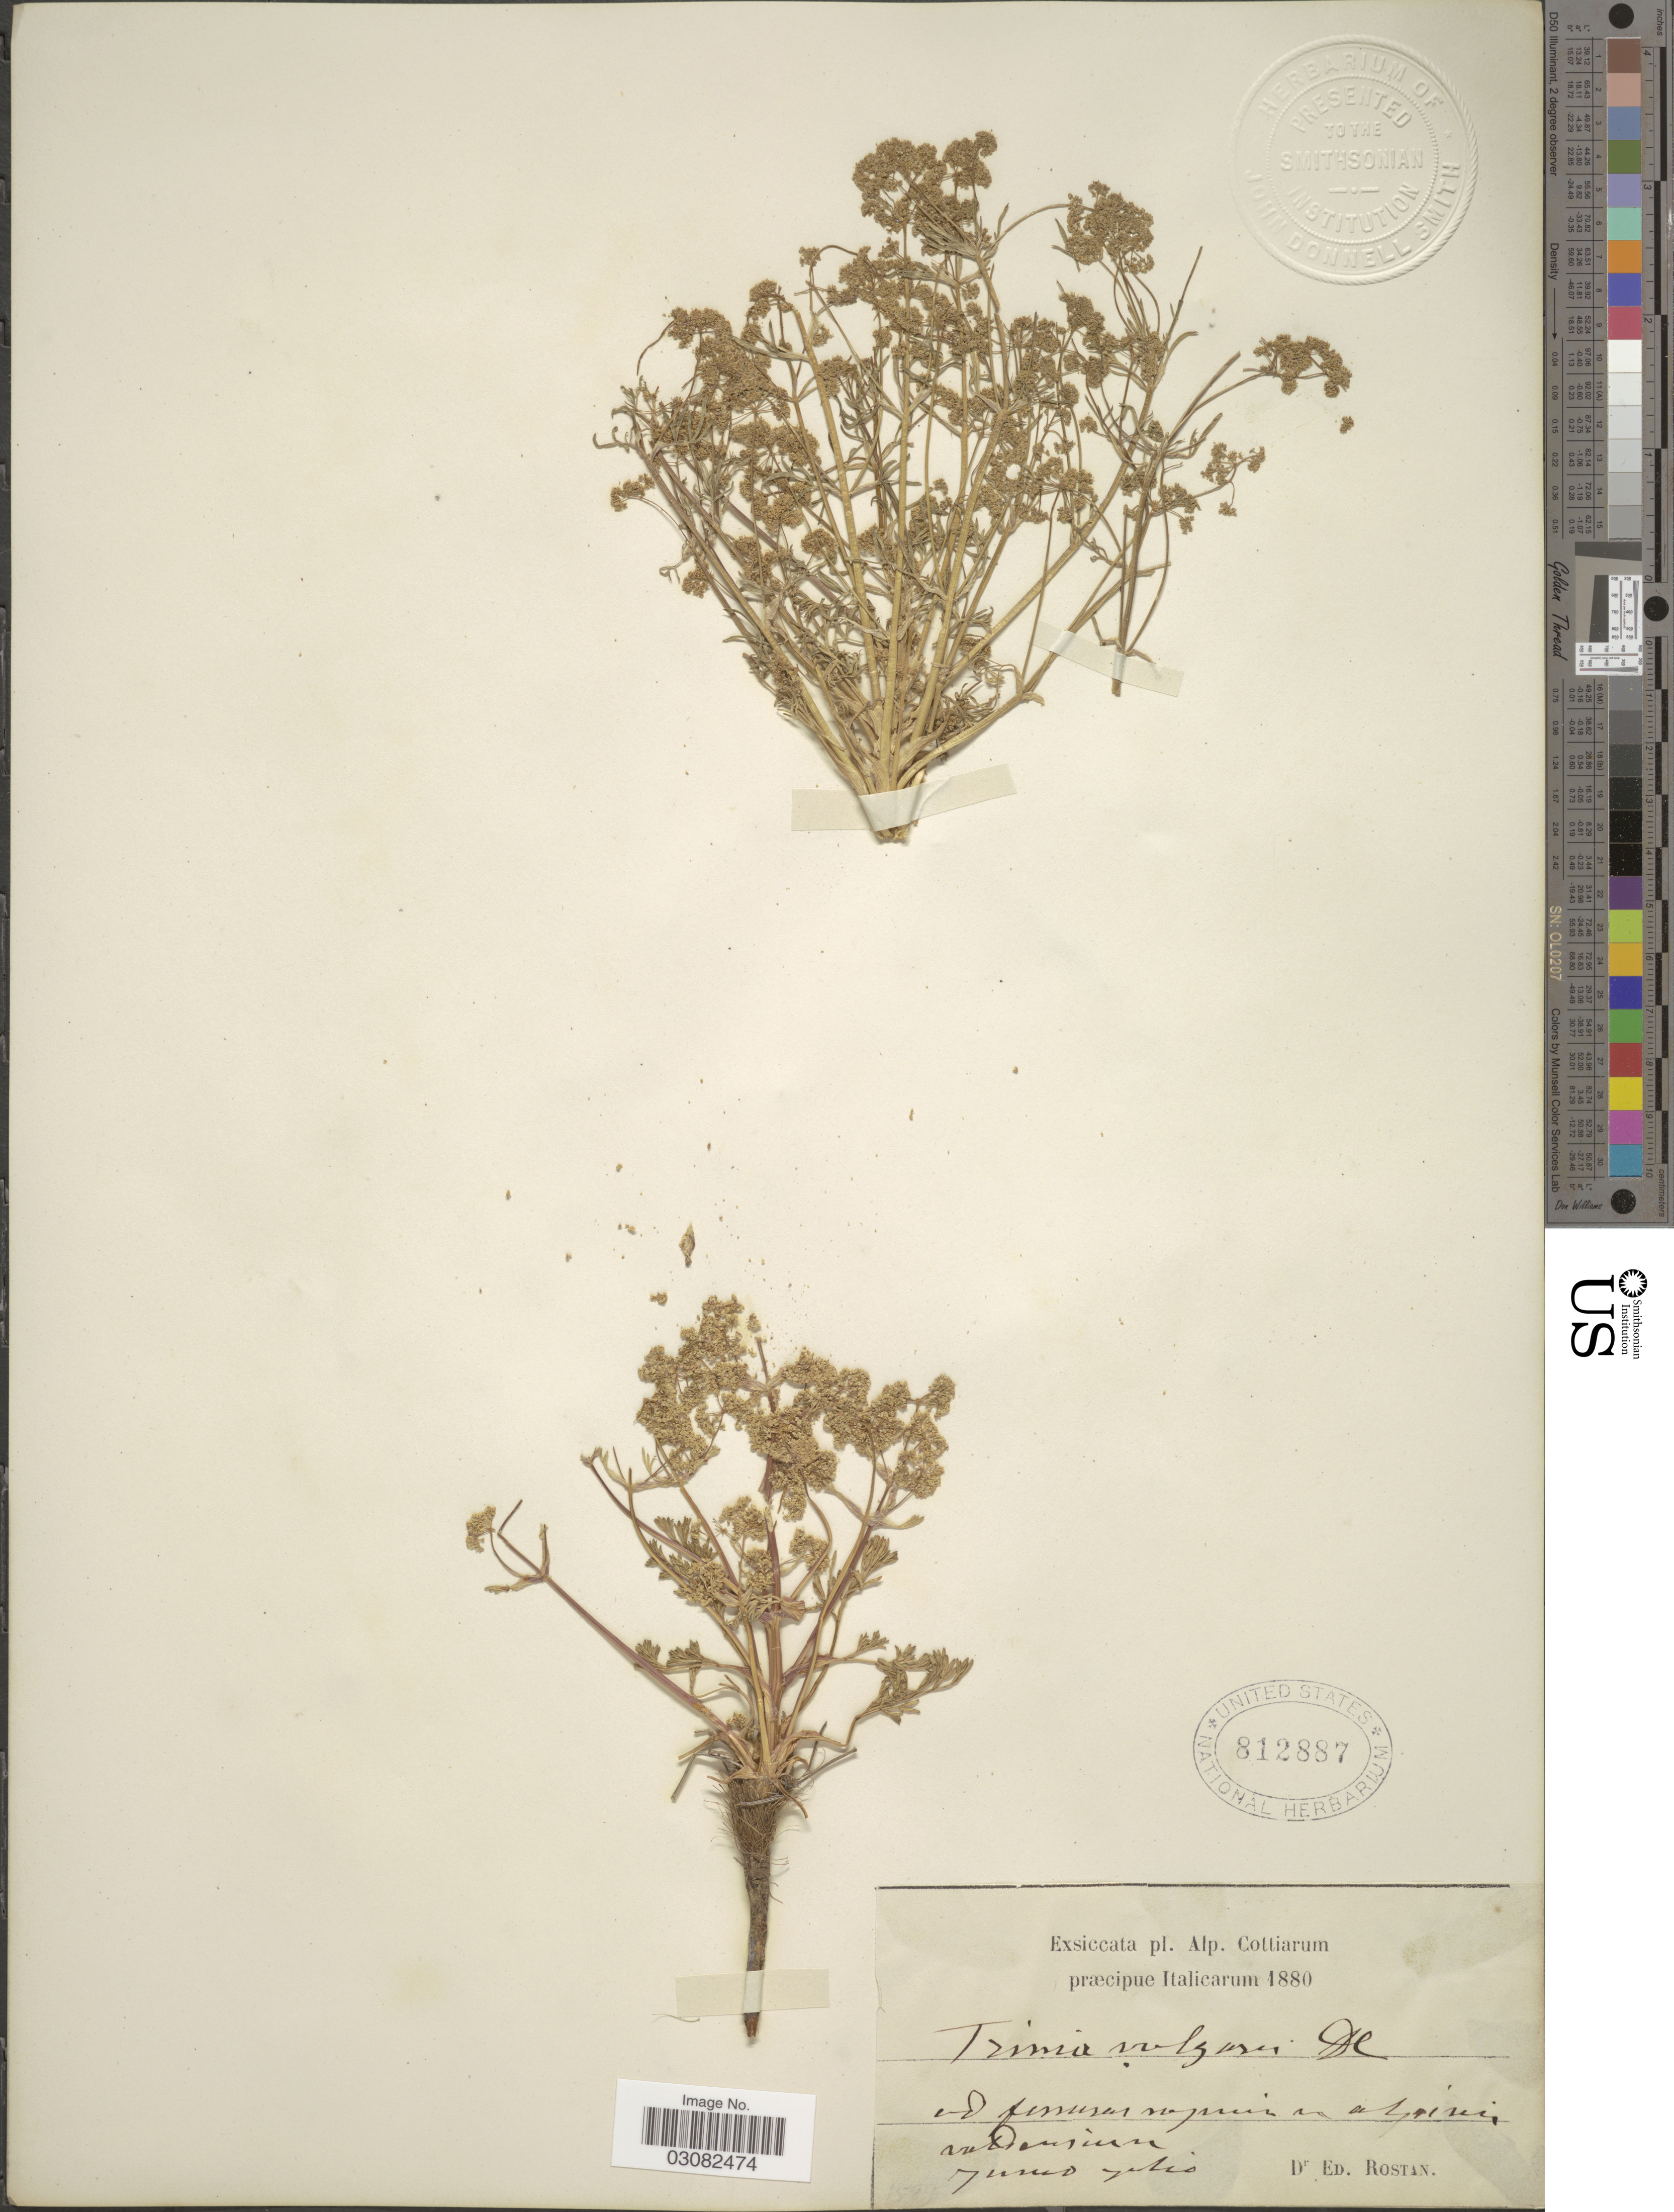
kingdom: Plantae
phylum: Tracheophyta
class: Magnoliopsida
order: Apiales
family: Apiaceae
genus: Trinia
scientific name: Trinia vulgaris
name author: DC.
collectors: E. Rostan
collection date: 1880-06/1880-07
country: Italy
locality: Alp. Cottiarum. Ad fenunsar nojuur en aljaisni, vu densinn. [interpreted]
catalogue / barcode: US 812887